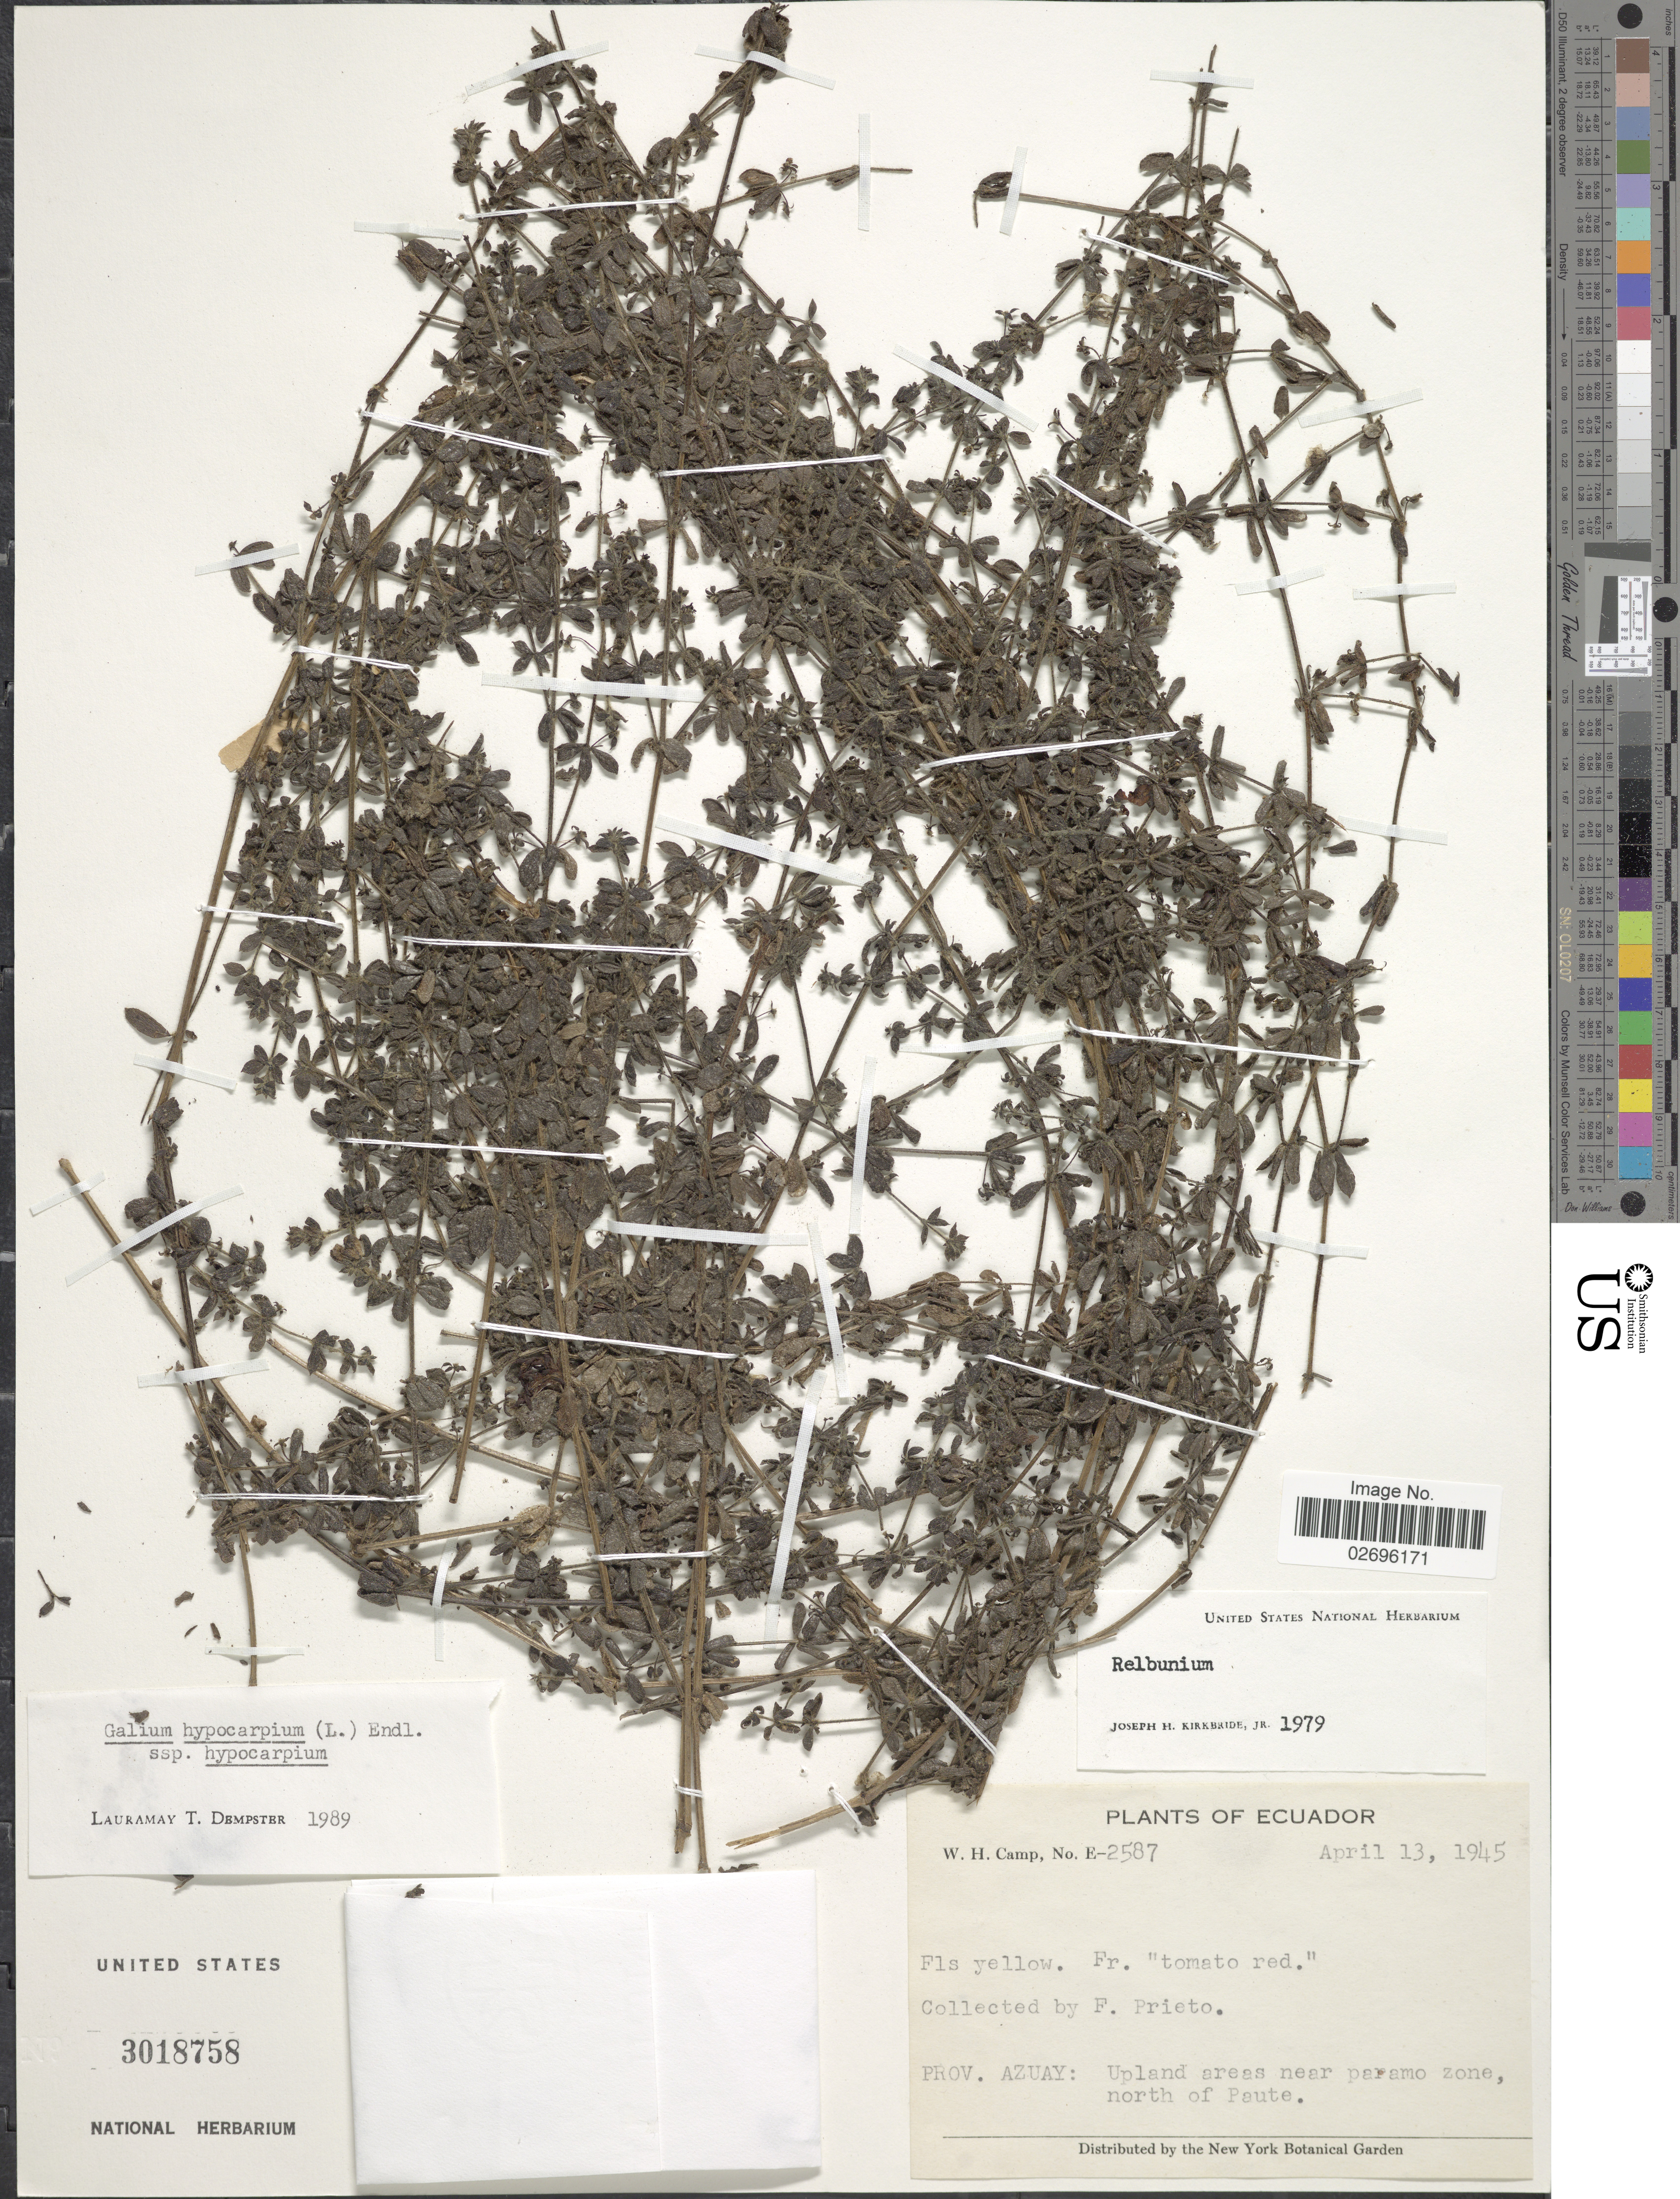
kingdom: Plantae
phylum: Tracheophyta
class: Magnoliopsida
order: Gentianales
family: Rubiaceae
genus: Galium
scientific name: Galium hypocarpium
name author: (L.) Endl. ex Griseb.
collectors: F. Prieto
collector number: E-2587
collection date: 1945-04-13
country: Ecuador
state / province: Azuay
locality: Upland areas near paramo zone, north of Paute.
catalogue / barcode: US 3018758